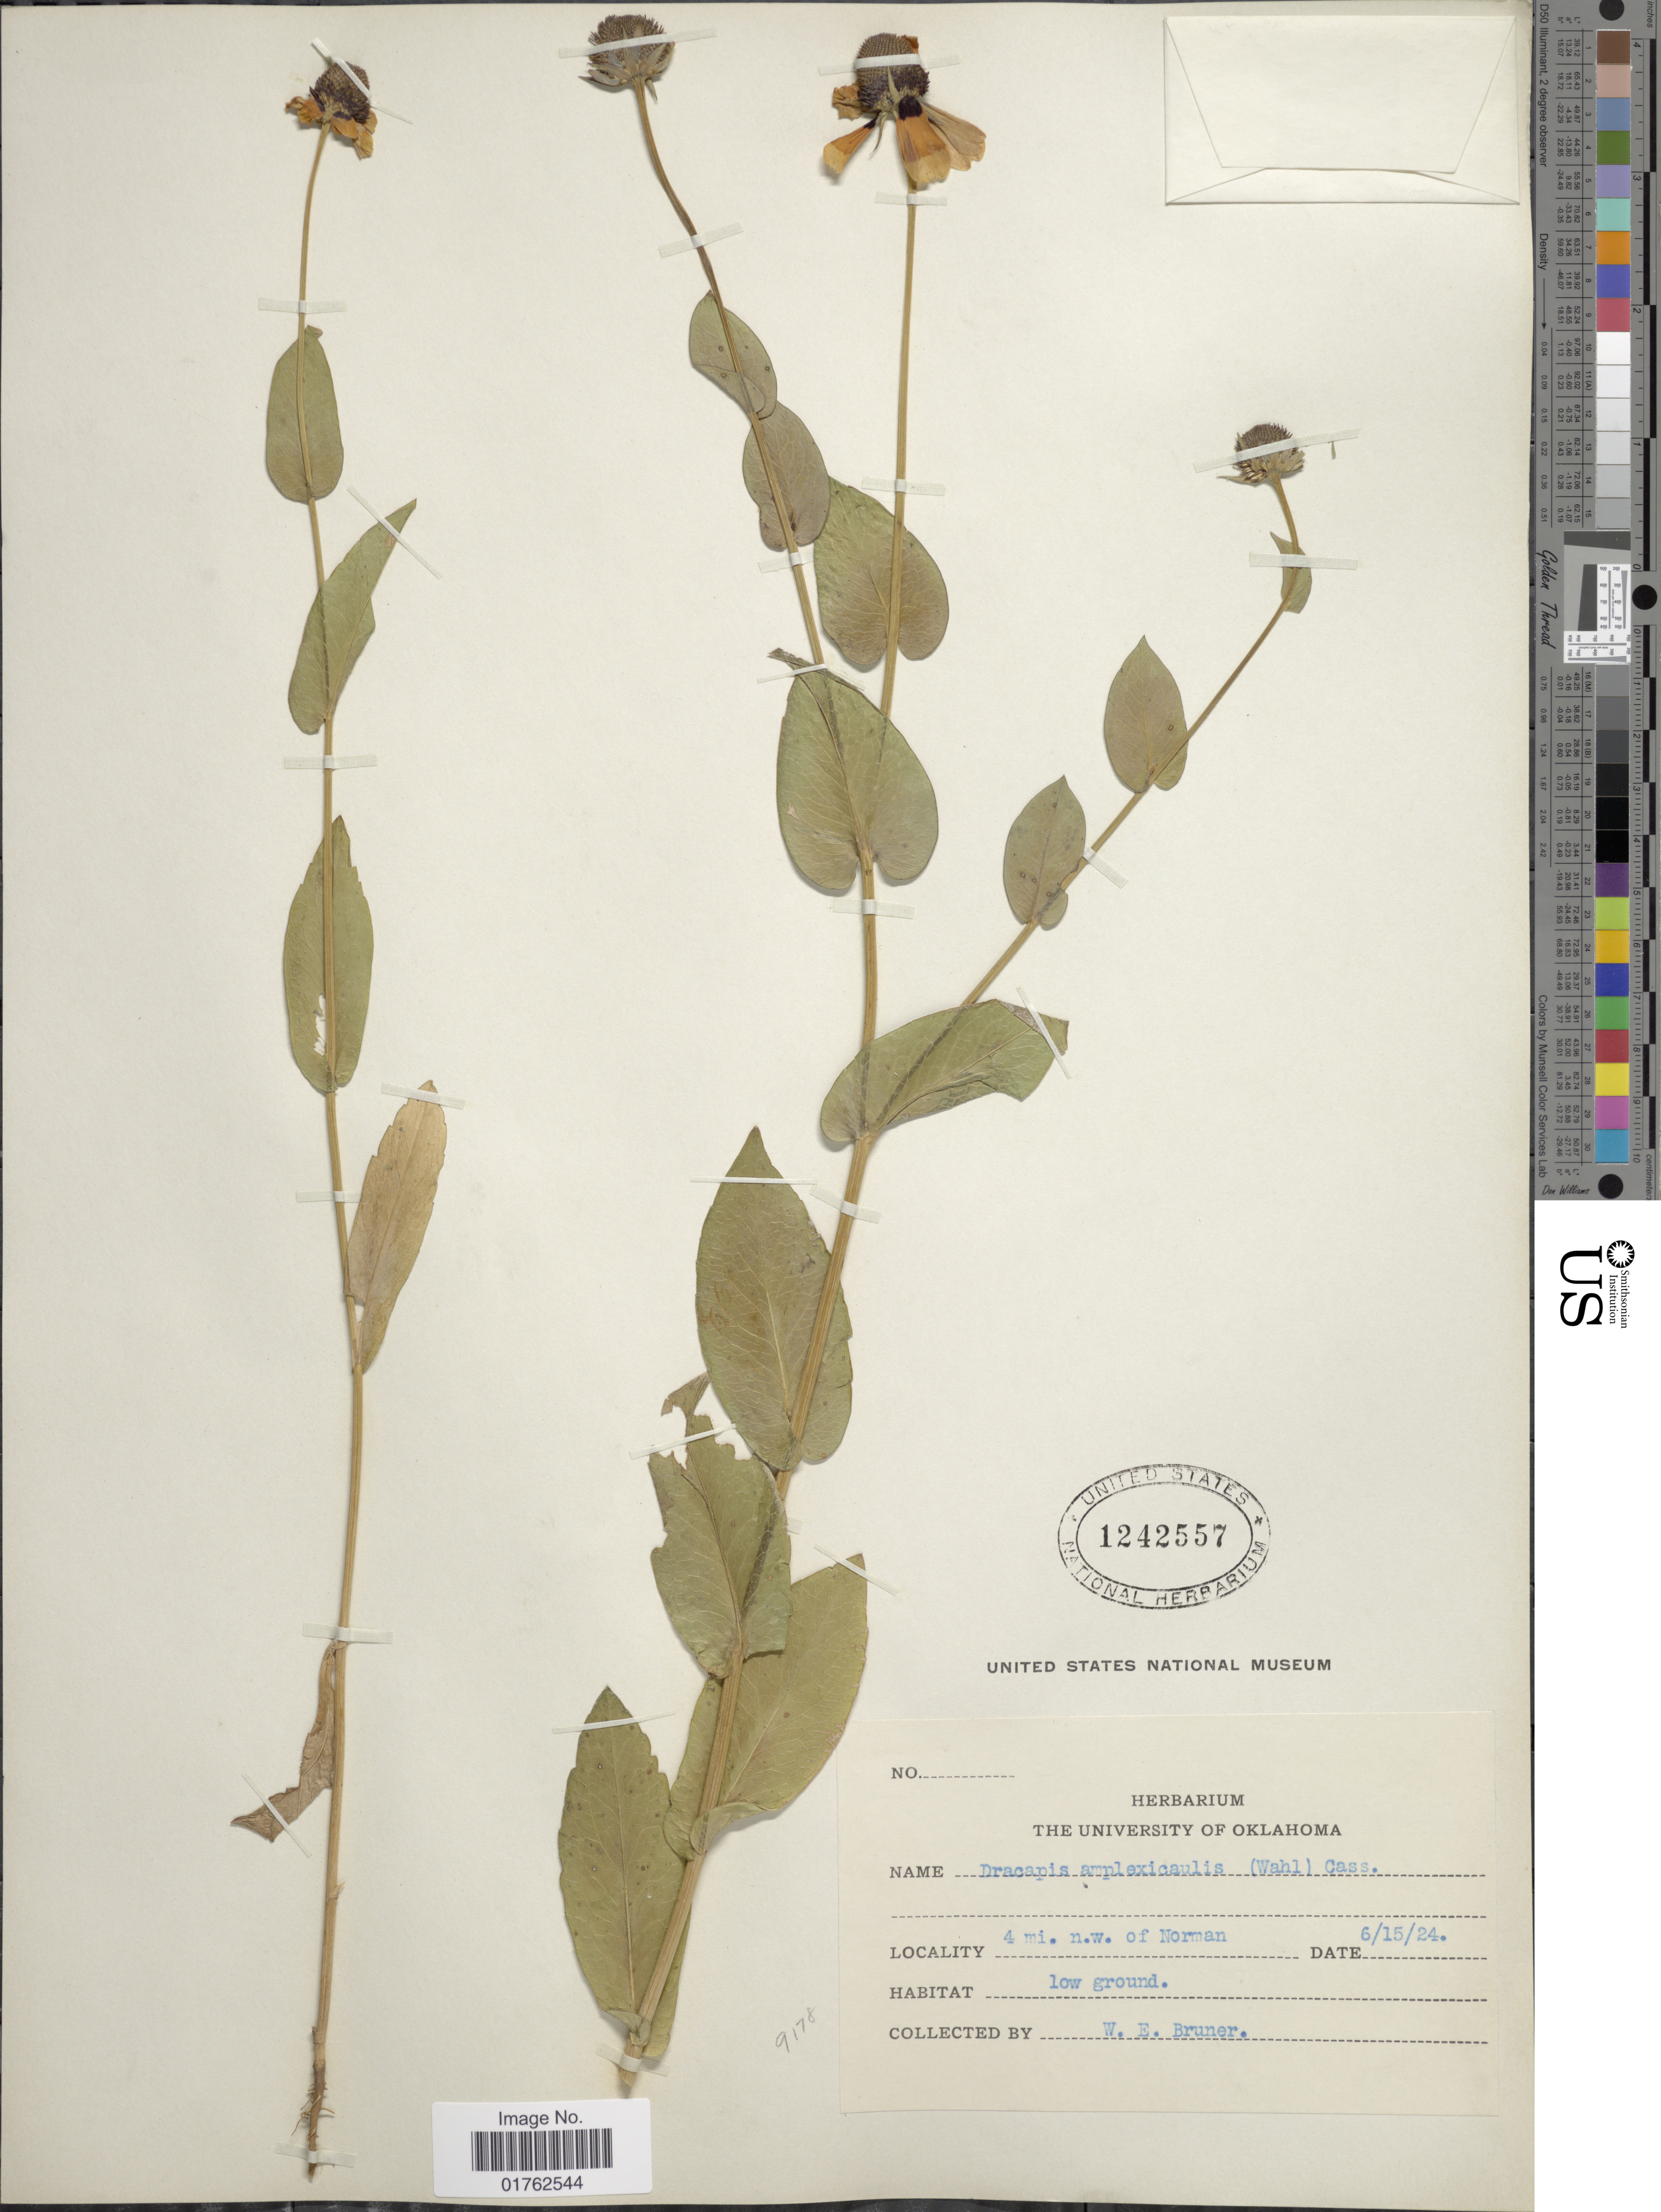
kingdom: Plantae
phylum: Tracheophyta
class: Magnoliopsida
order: Asterales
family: Asteraceae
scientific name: Dracopis amplexicaulis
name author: (Vahl) Cass.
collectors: W. Bruner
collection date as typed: Transcribed d/m/y: 15/6/24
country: United States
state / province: Oklahoma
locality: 4 mi. n.w. of Norman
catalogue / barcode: US 1242557